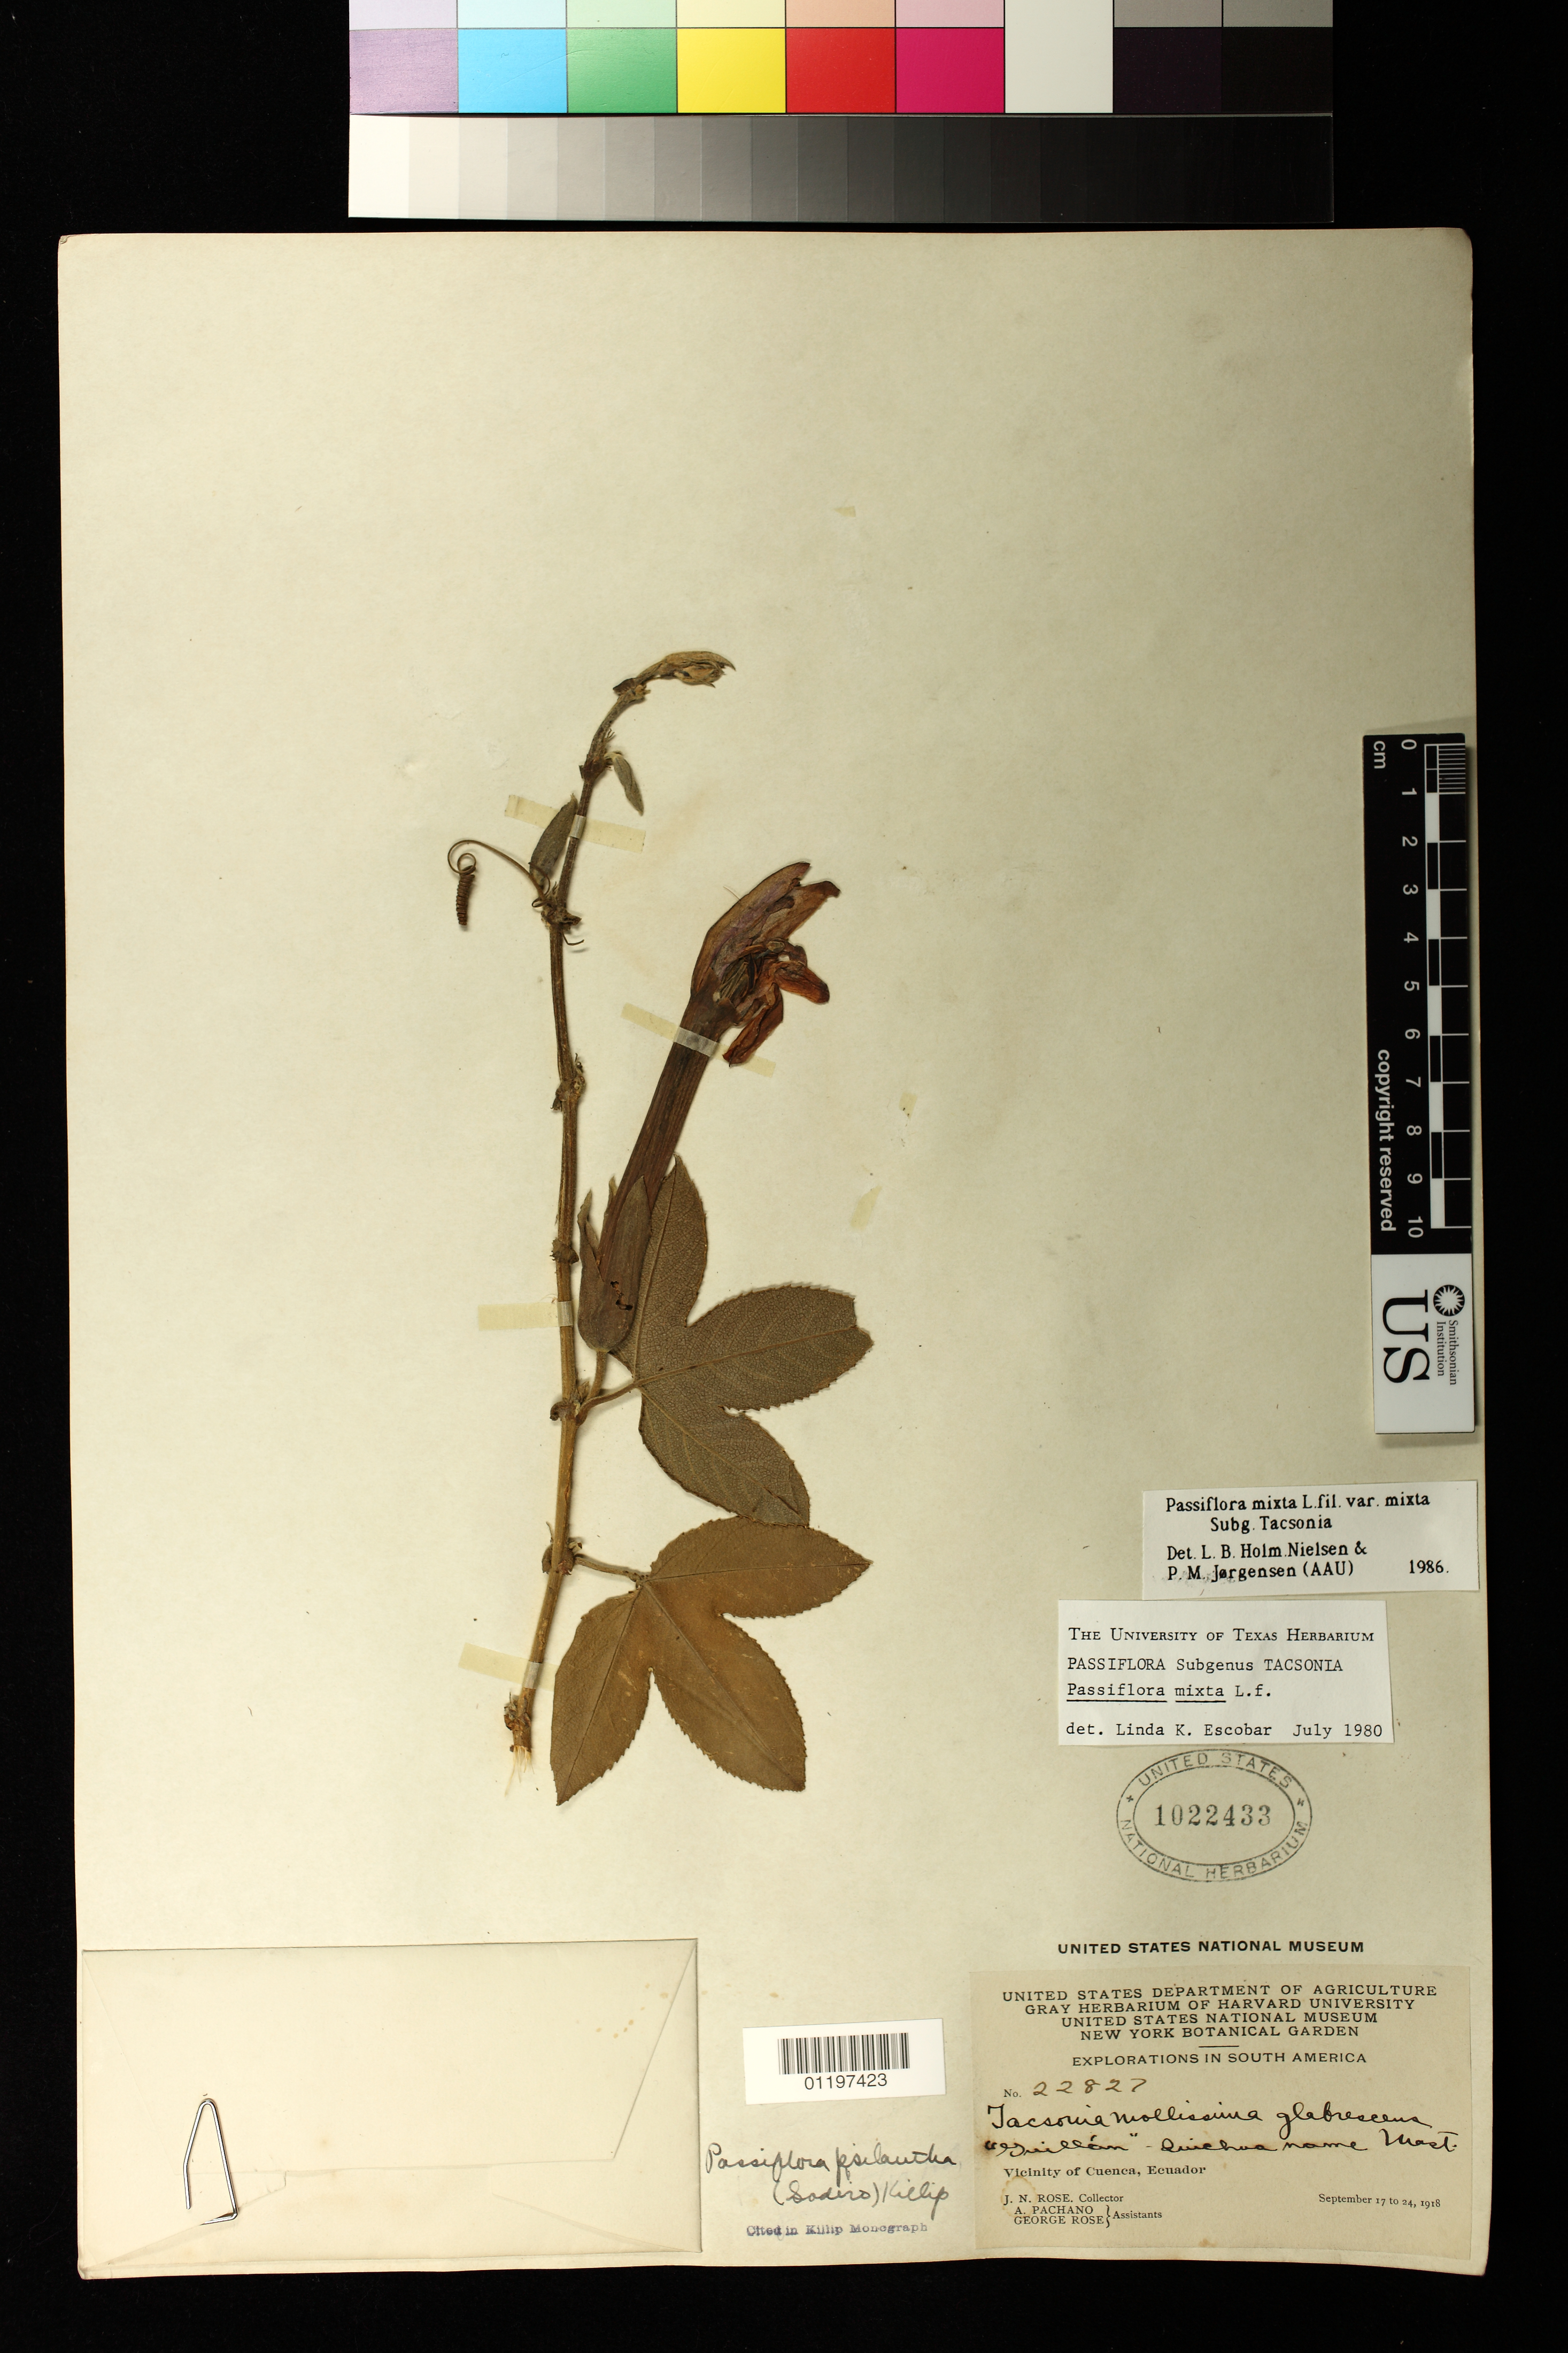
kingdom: Plantae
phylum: Tracheophyta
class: Magnoliopsida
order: Malpighiales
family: Passifloraceae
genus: Passiflora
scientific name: Passiflora mixta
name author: L. f.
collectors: J. N. Rose, A. Pachano & G. Rose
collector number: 22827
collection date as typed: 17 Sep 1918 to 24 Sep 1918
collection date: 1918-09-17/1918-09-24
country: Ecuador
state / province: Azuay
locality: Vicinity of Cuenca.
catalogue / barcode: US 1022433